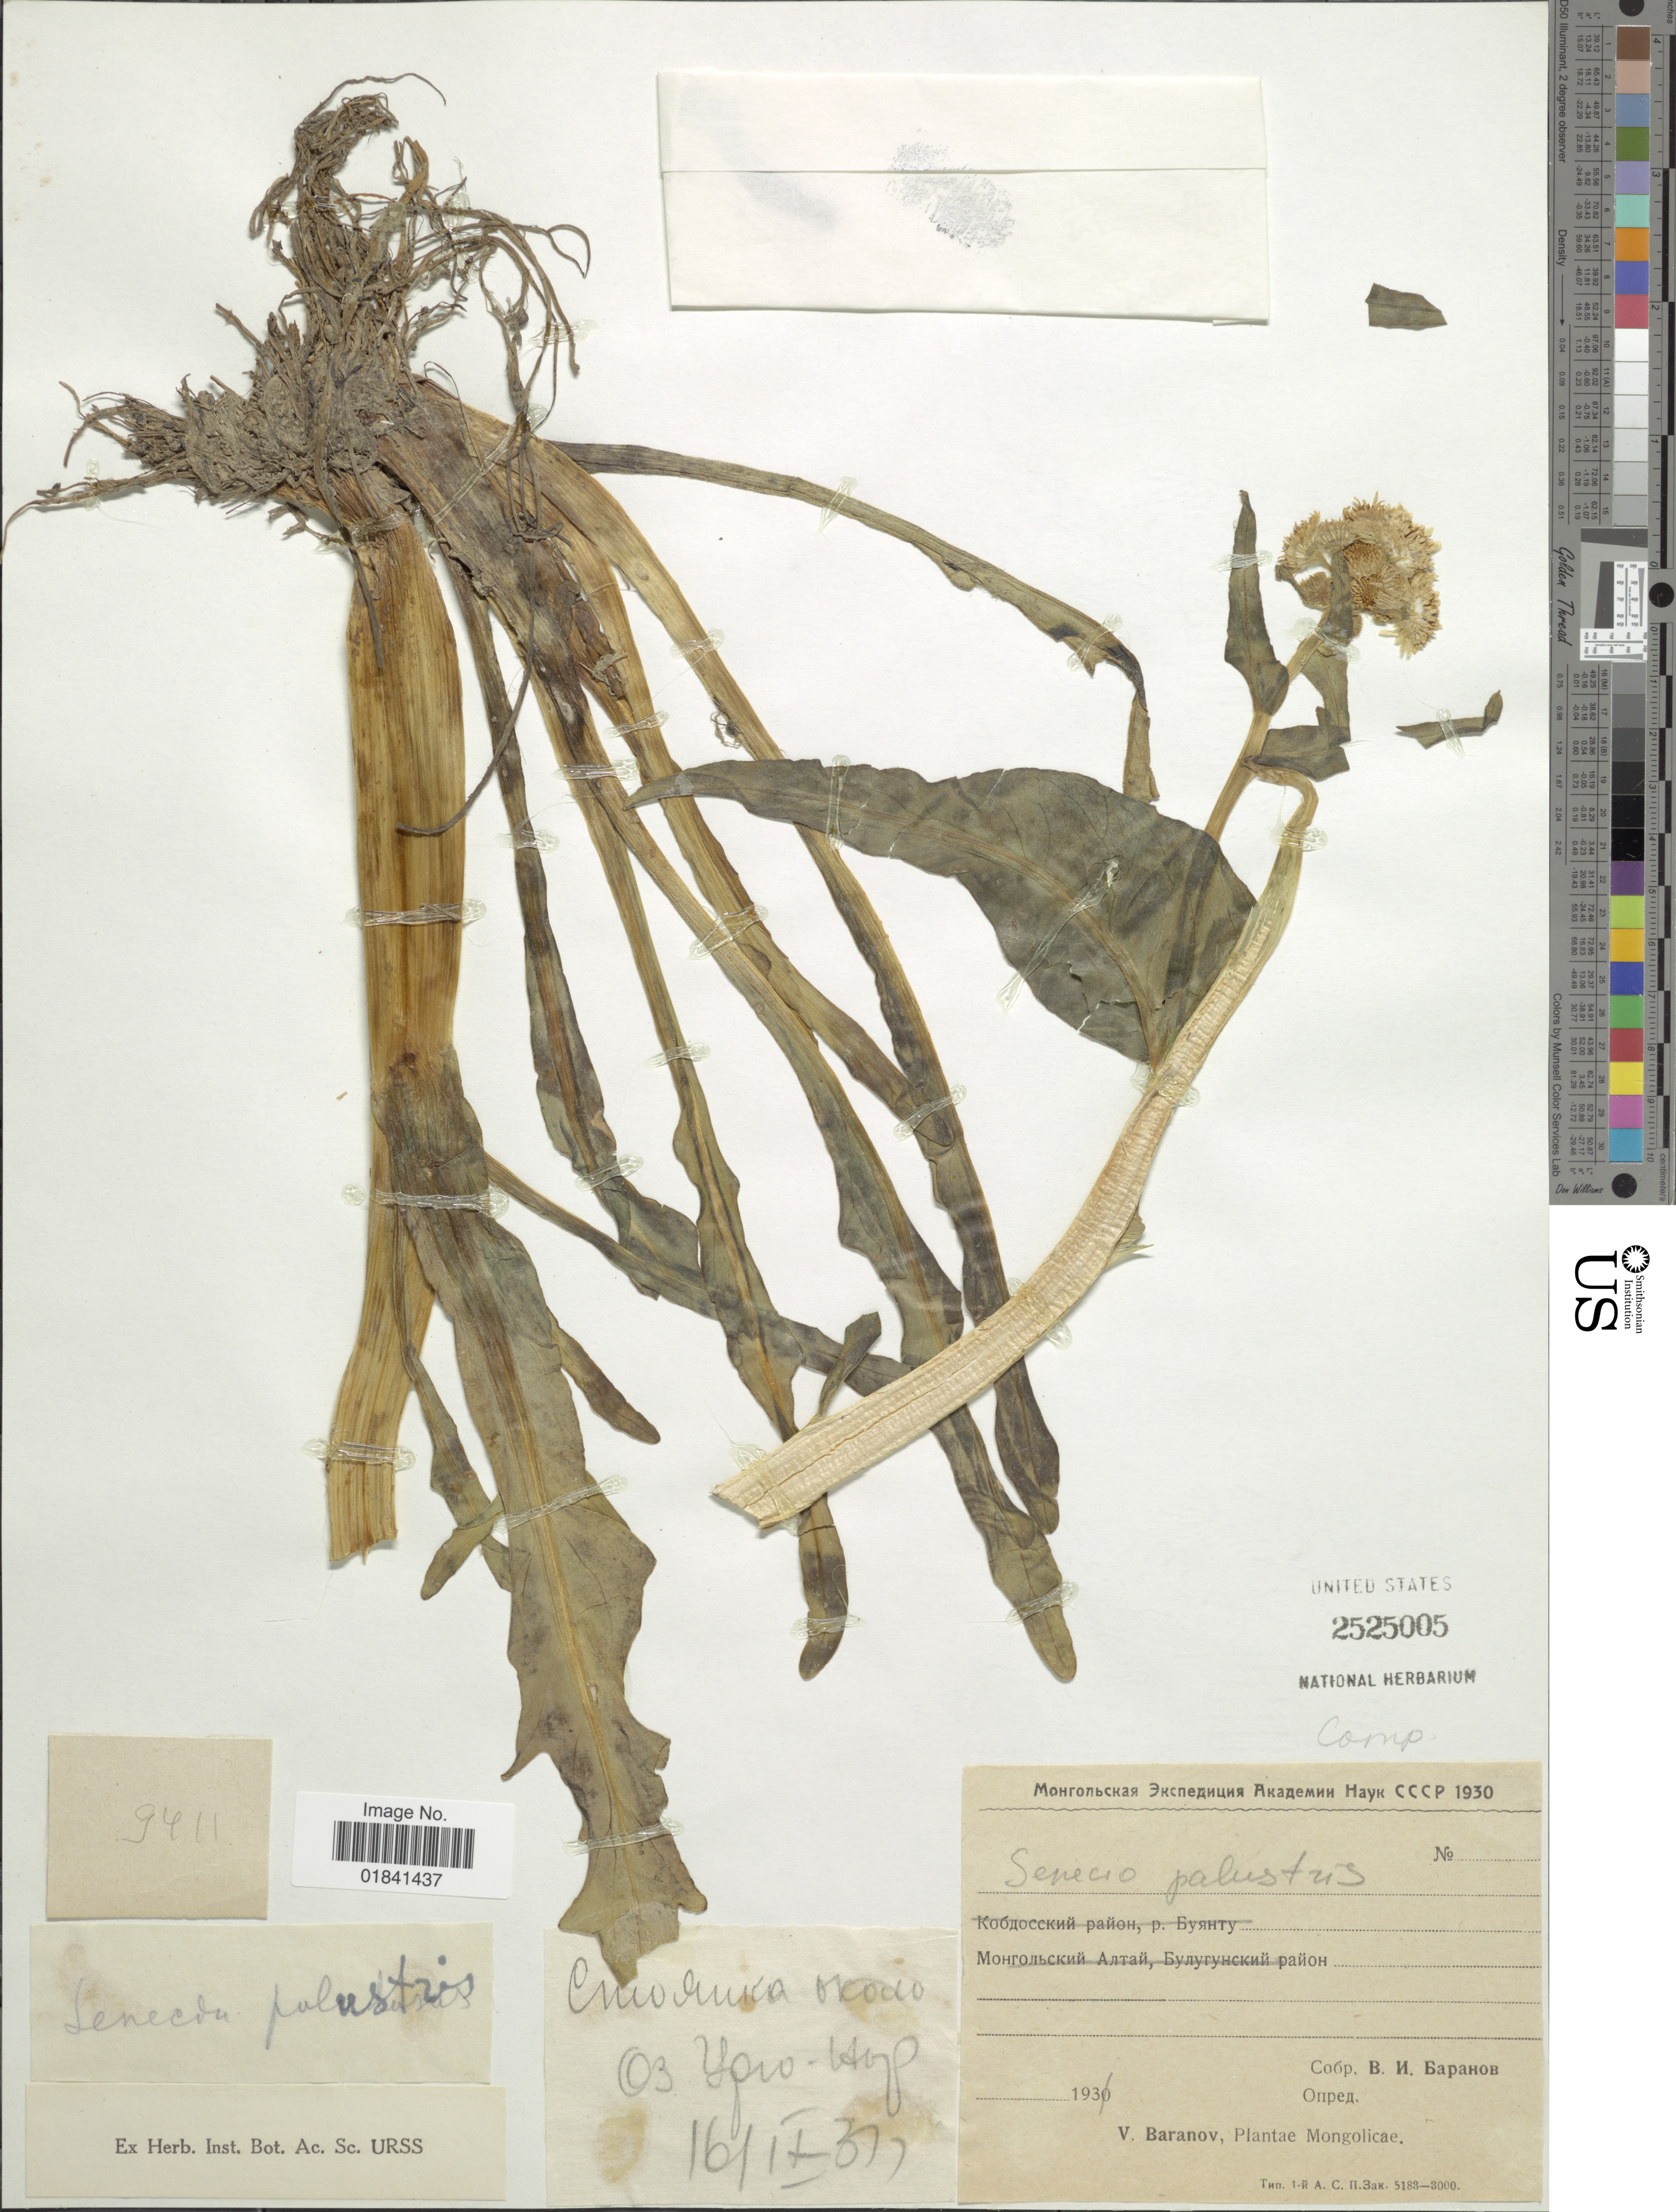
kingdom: Plantae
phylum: Tracheophyta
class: Magnoliopsida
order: Asterales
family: Asteraceae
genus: Senecio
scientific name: Senecio palustris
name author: (L.) Hook.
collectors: V. Baranov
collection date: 1931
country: Mongolia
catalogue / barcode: US 2525005